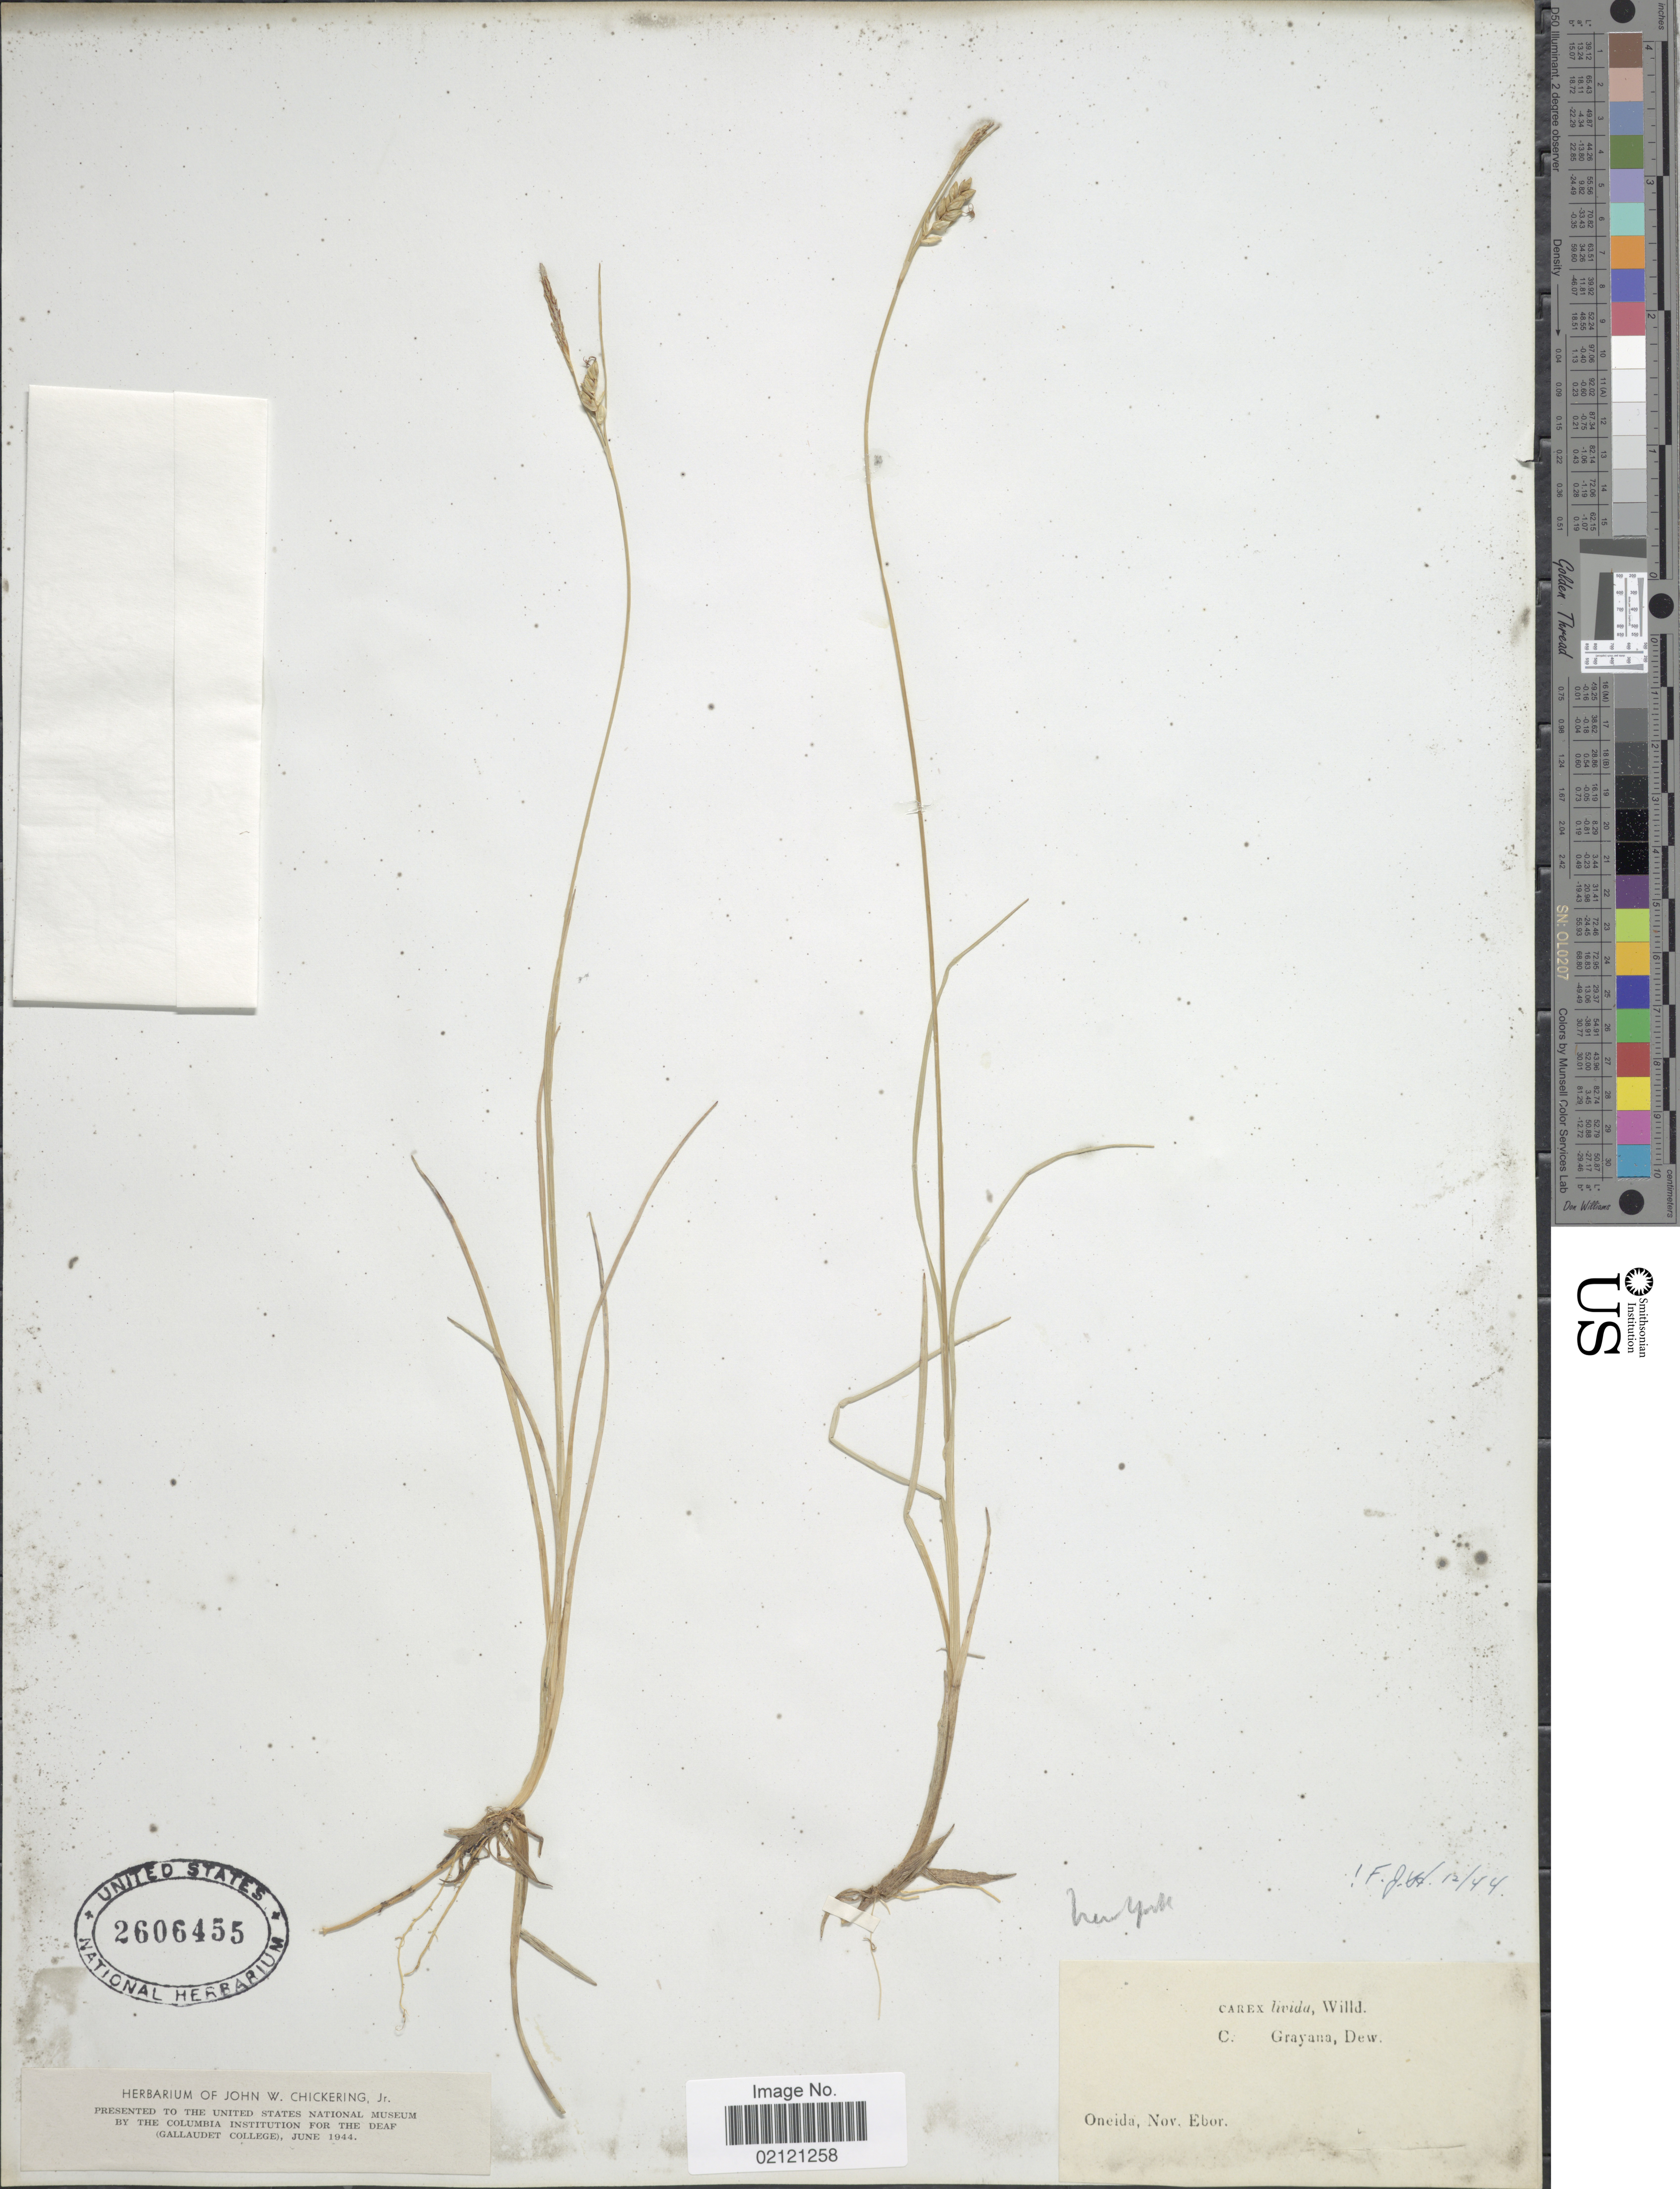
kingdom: Plantae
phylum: Tracheophyta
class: Liliopsida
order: Poales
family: Cyperaceae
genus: Carex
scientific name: Carex livida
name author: (Wahlenb.) Willd.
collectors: ex herb. J.W. Chickering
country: United States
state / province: New York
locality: Oneida, Nov. Ebor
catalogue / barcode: US 2606455